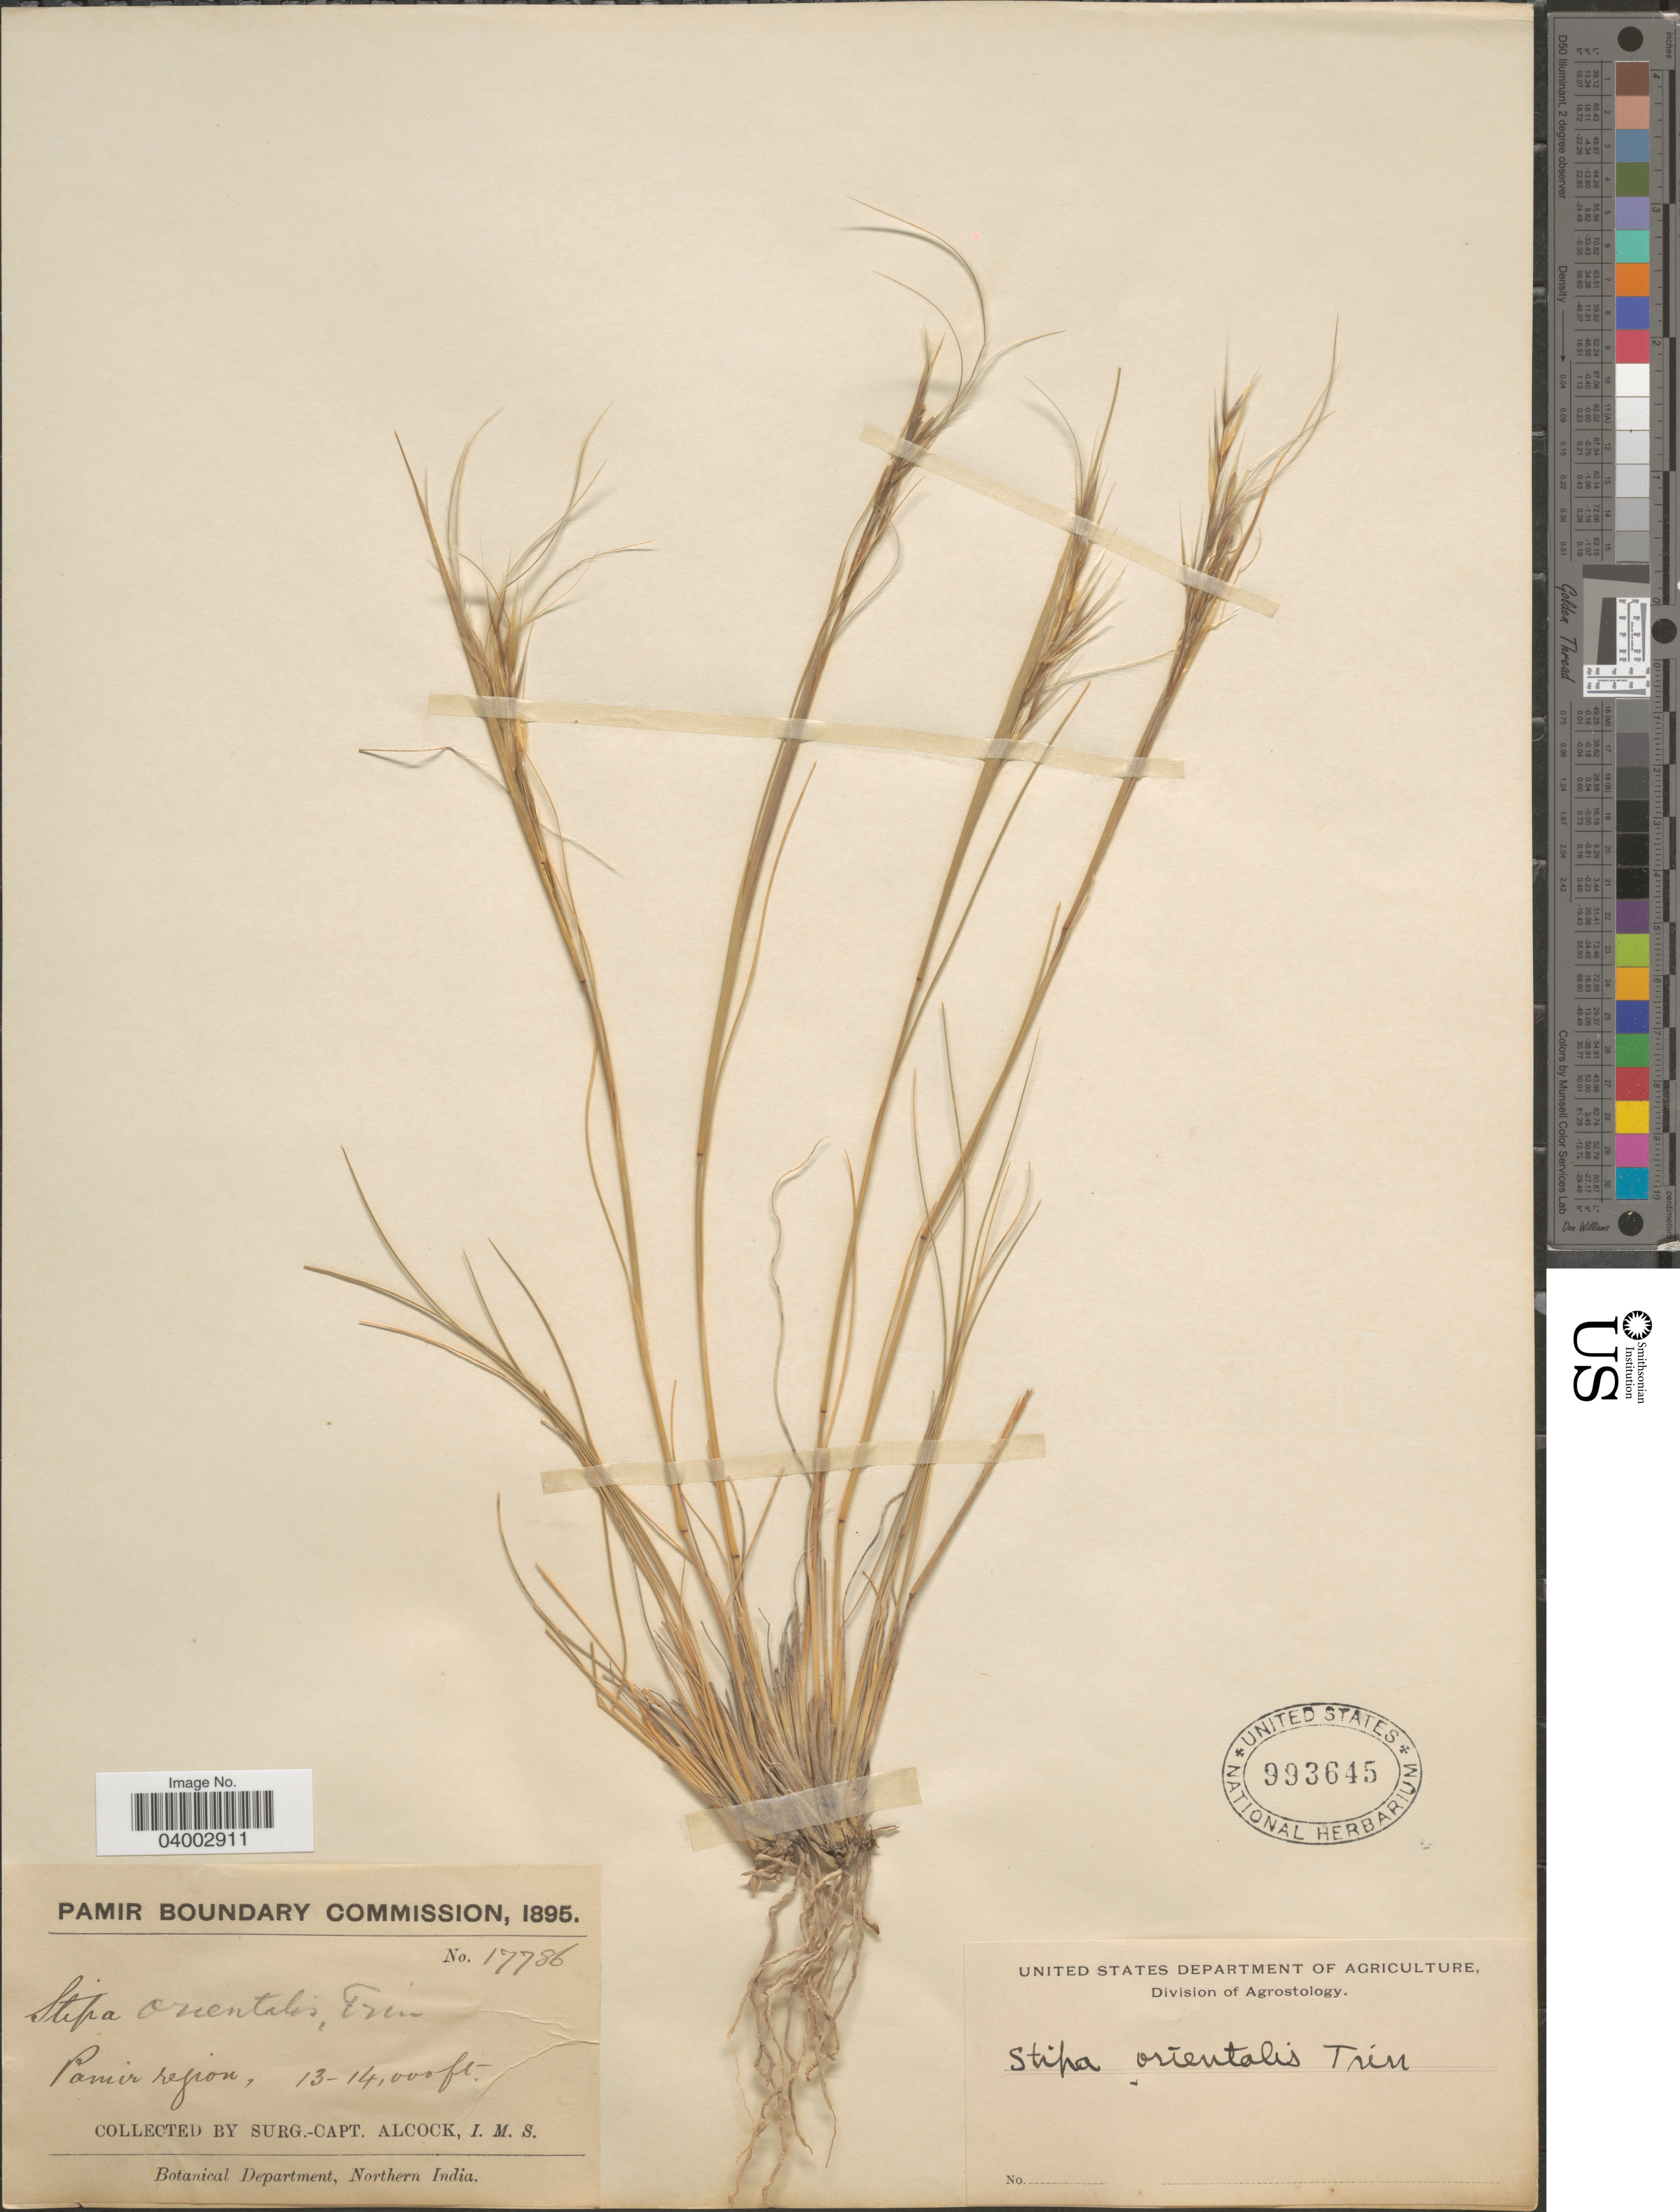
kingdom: Plantae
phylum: Tracheophyta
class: Liliopsida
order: Poales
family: Poaceae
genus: Stipa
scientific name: Stipa orientalis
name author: Trin.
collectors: Alcock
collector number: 17786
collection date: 1895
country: India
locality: Pamir region.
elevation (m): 3962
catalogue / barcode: US 993645